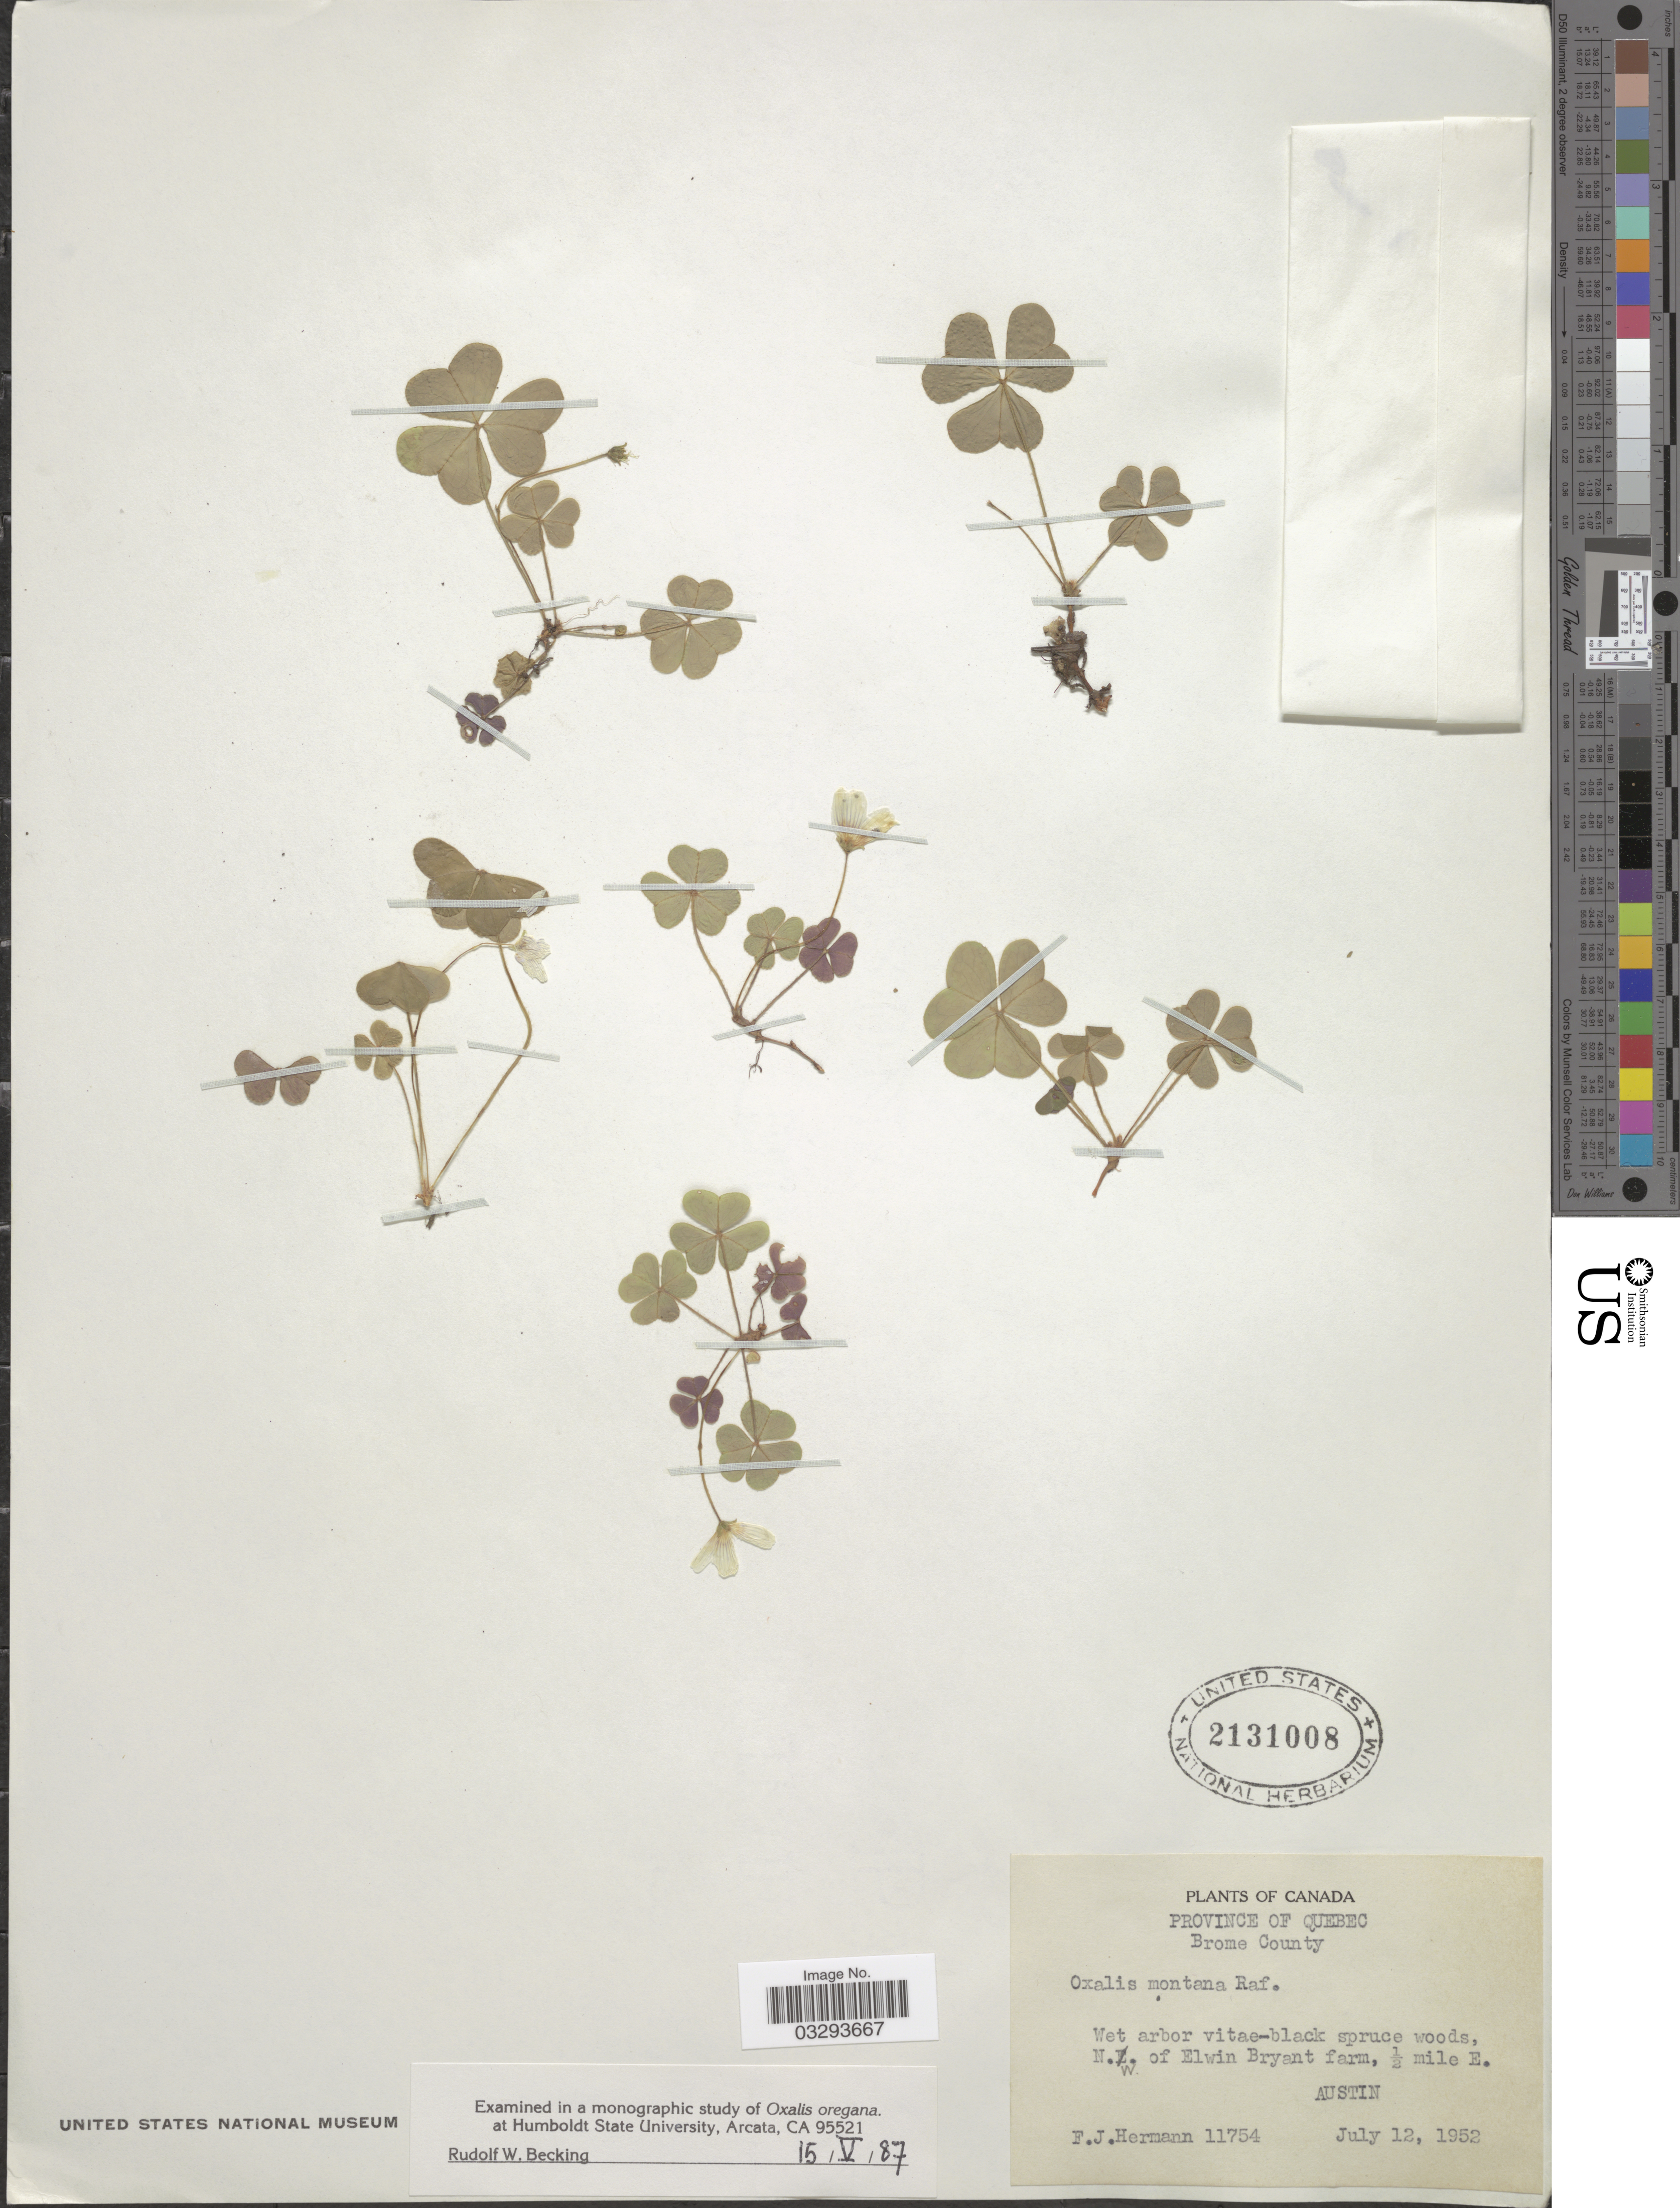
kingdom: Plantae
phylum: Tracheophyta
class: Magnoliopsida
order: Oxalidales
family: Oxalidaceae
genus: Oxalis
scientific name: Oxalis montana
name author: Raf.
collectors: F. J. Hermann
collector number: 11754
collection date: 1952-07-12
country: Canada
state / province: Quebec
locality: Brome County. N.W. of Elwin Bryant farm, ½ mile E. Austin.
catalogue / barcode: US 2131008